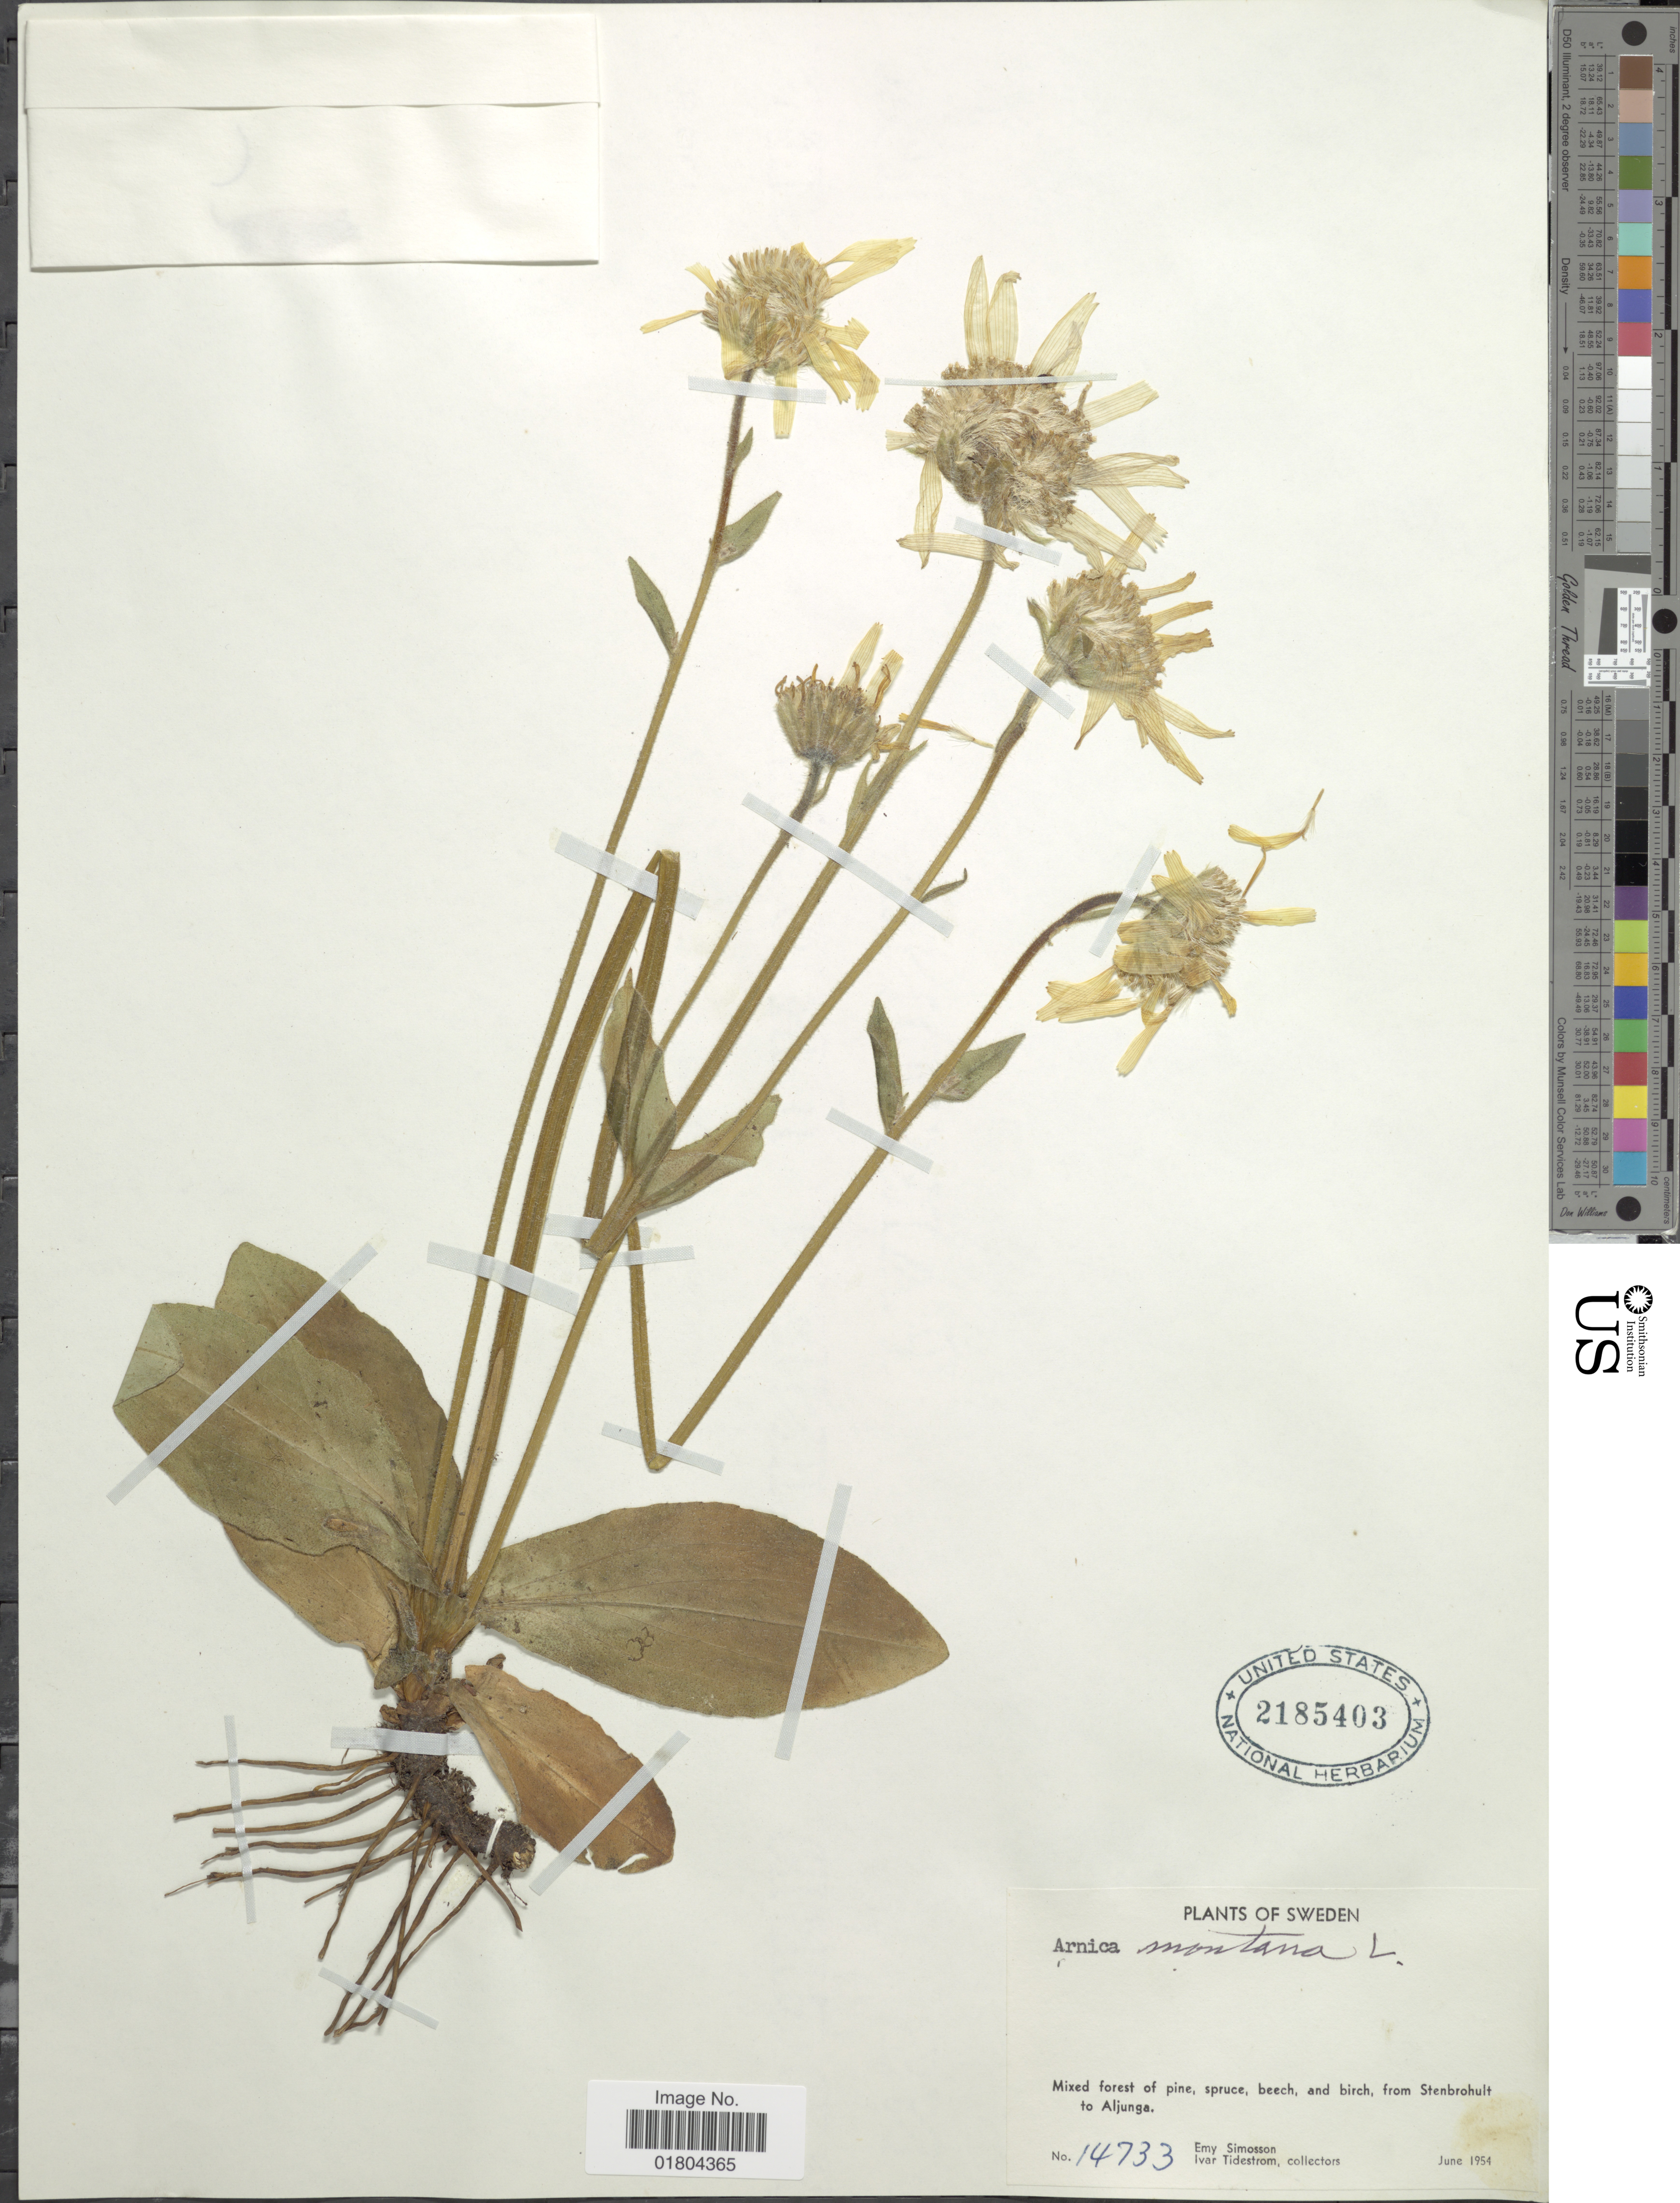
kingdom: Plantae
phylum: Tracheophyta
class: Magnoliopsida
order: Asterales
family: Asteraceae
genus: Arnica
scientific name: Arnica montana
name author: L.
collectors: E. Simosson & I. F. Tidestrom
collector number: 14733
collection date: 1954-06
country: Sweden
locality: Mixed forest of pine, spruce, beech, and birch, from Stenbrohult to Aljunga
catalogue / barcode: US 2185403